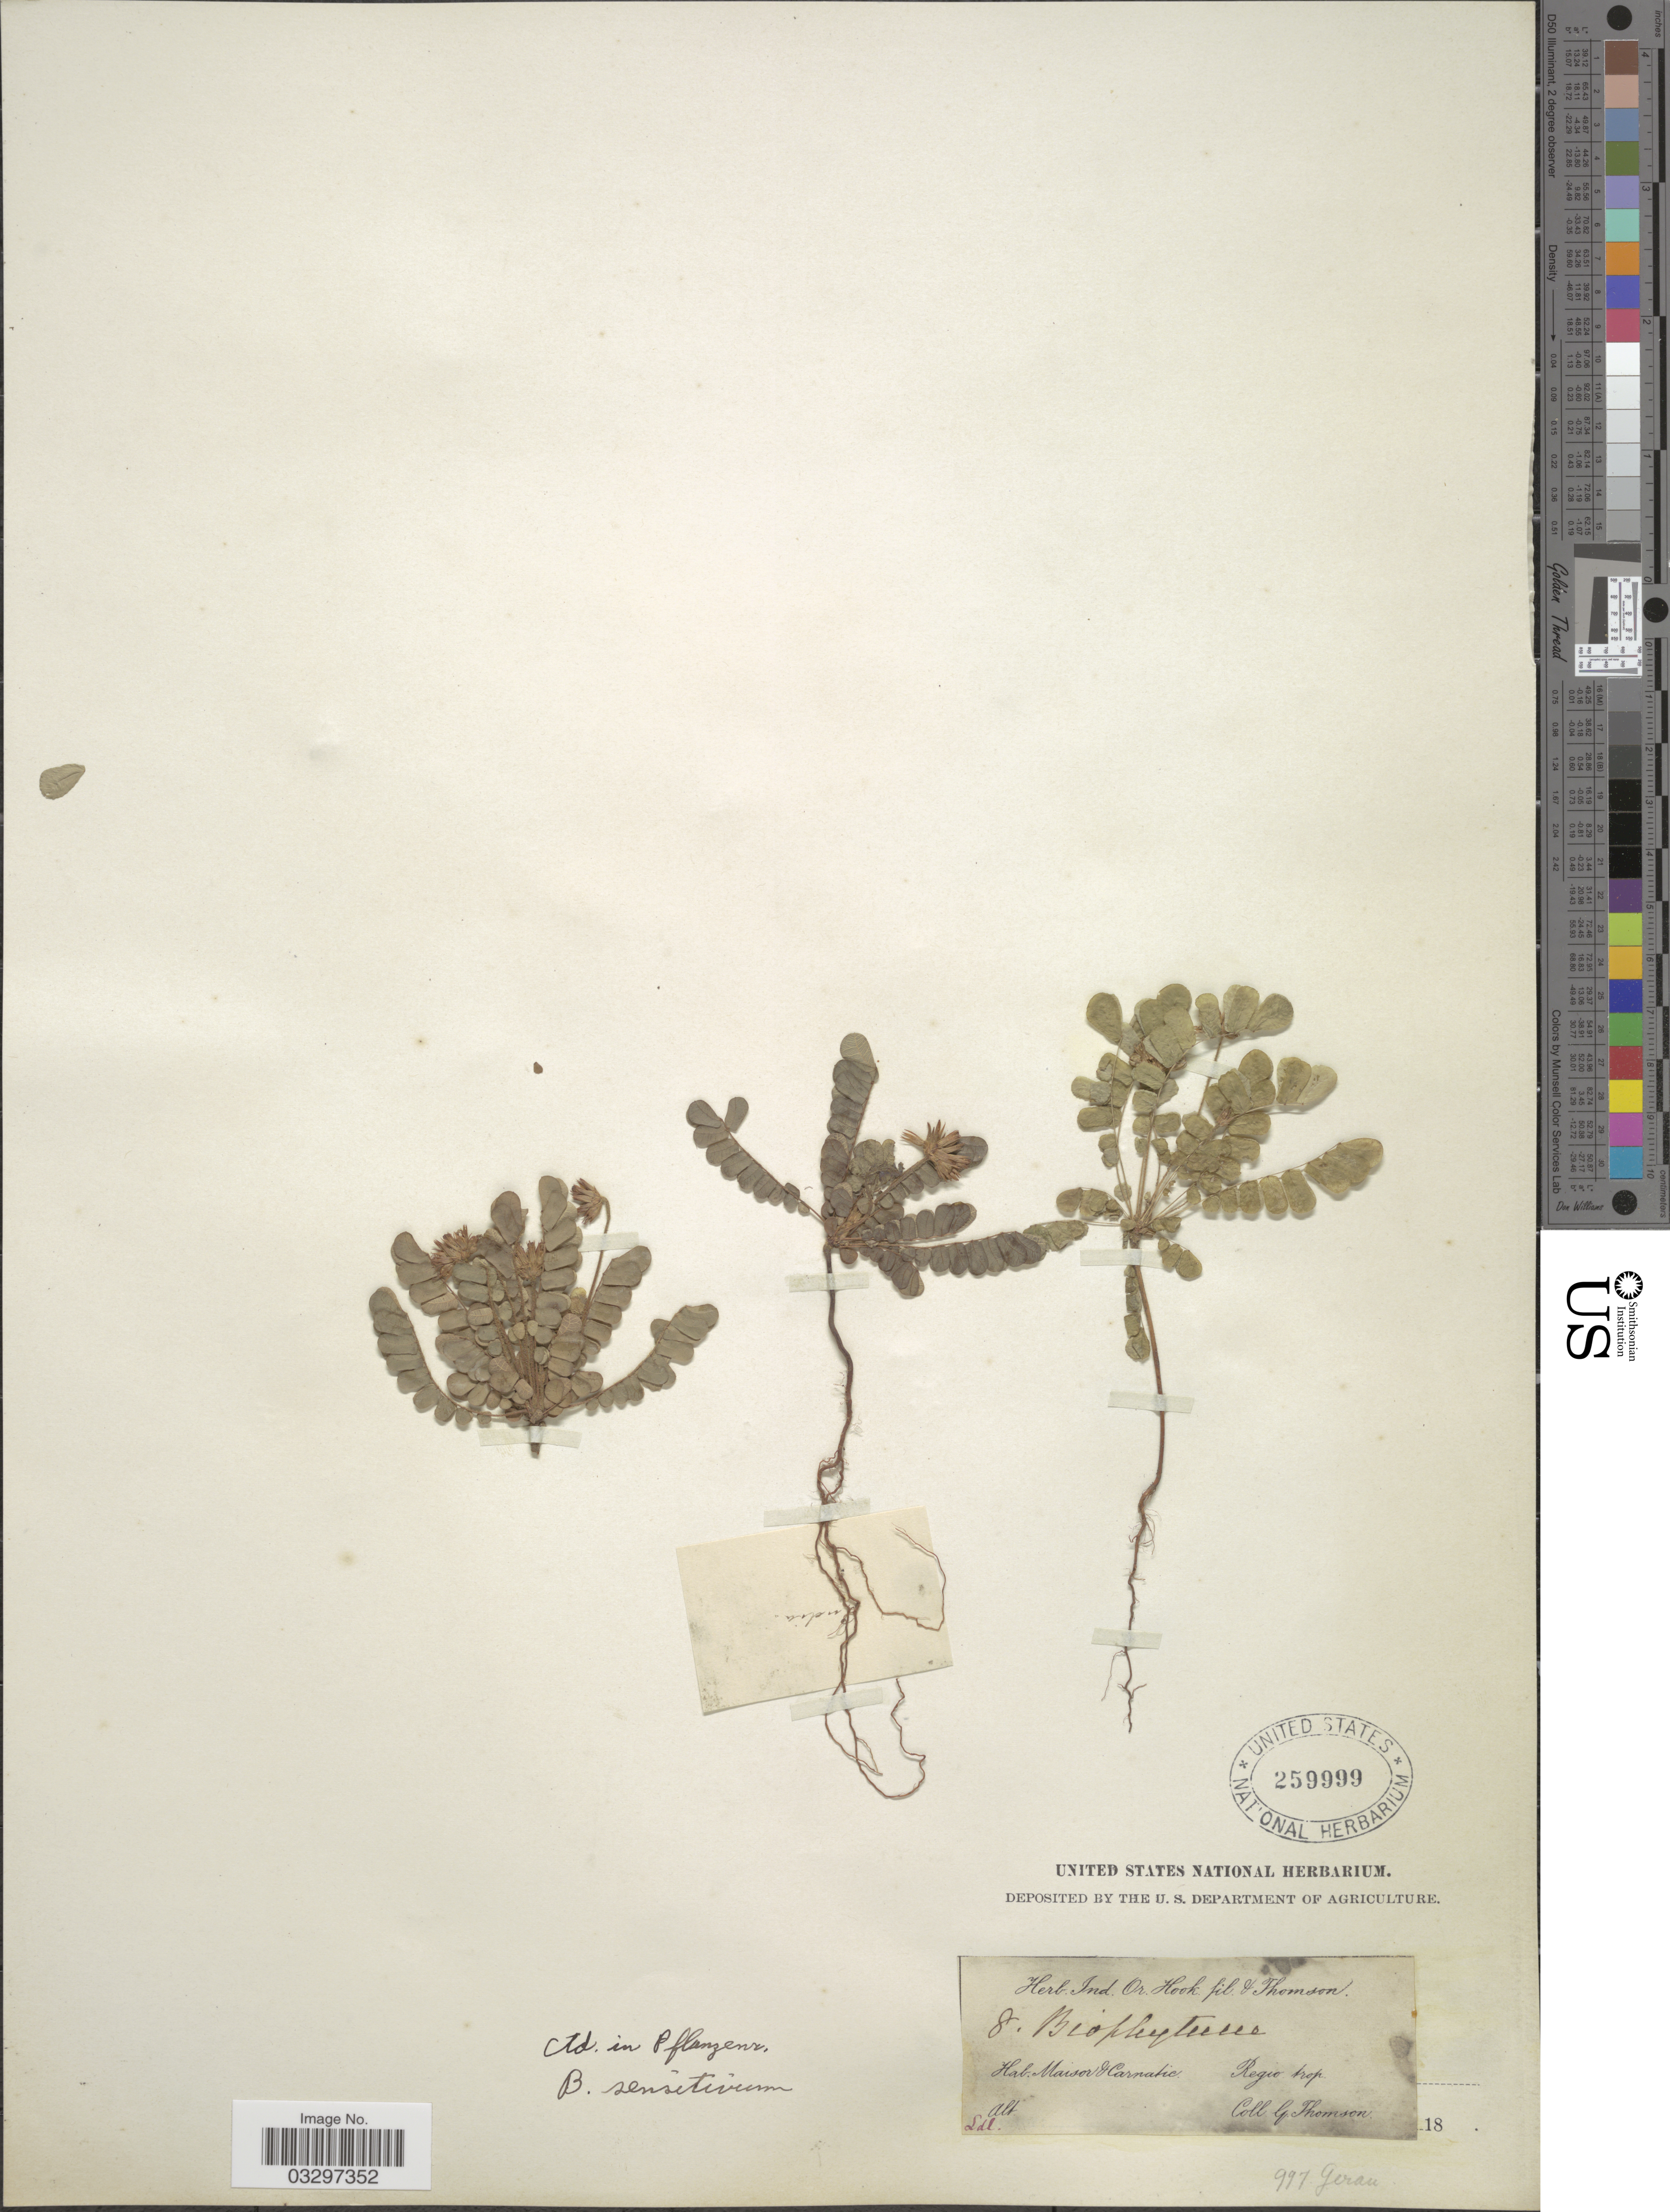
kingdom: Plantae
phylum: Tracheophyta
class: Magnoliopsida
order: Oxalidales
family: Oxalidaceae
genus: Biophytum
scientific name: Biophytum sp.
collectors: G. Thomson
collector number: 8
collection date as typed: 18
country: India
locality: Maisor & Carnatic. Regio: trop.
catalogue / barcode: US 259999